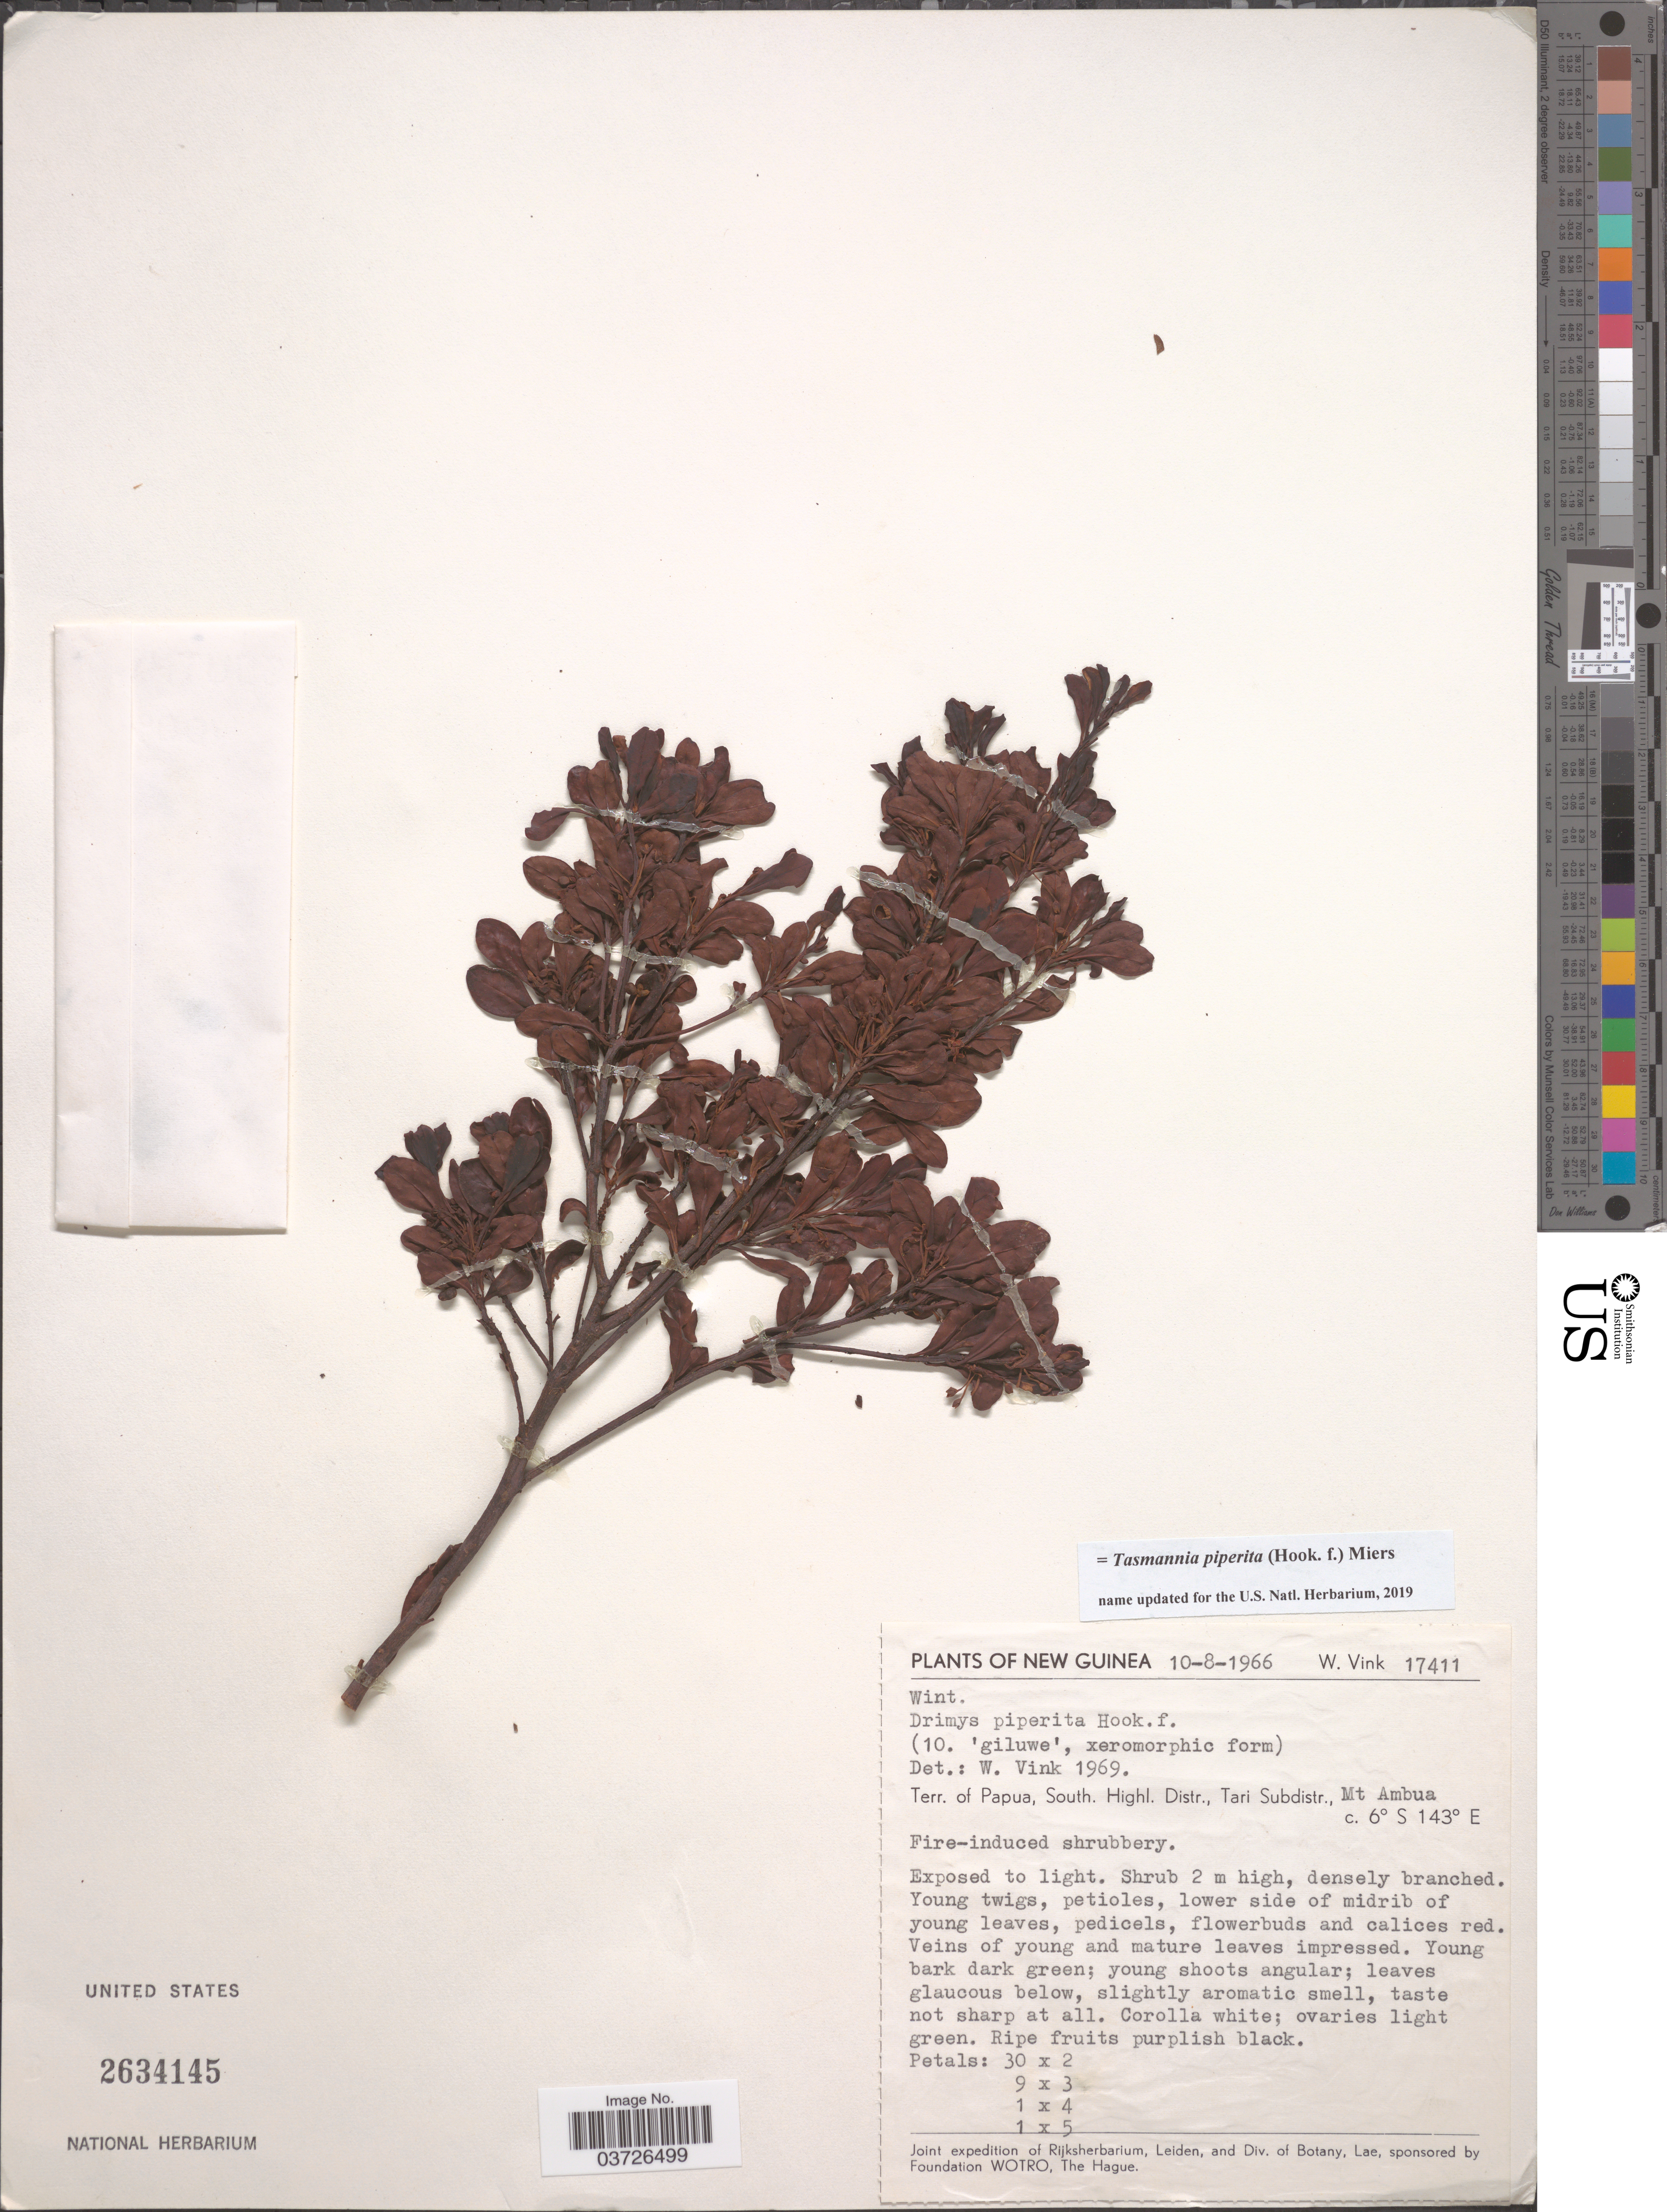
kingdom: Plantae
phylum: Tracheophyta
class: Magnoliopsida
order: Canellales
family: Winteraceae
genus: Tasmannia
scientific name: Tasmannia piperita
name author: (Hook. f.) Miers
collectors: W. Vink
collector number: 17411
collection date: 1966-08-10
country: Papua New Guinea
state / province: Southern Highlands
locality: New Guinea. Terr. of Papua, South. Highl. Distr., Tari Subdistr., Mt Ambua.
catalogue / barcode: US 2634145